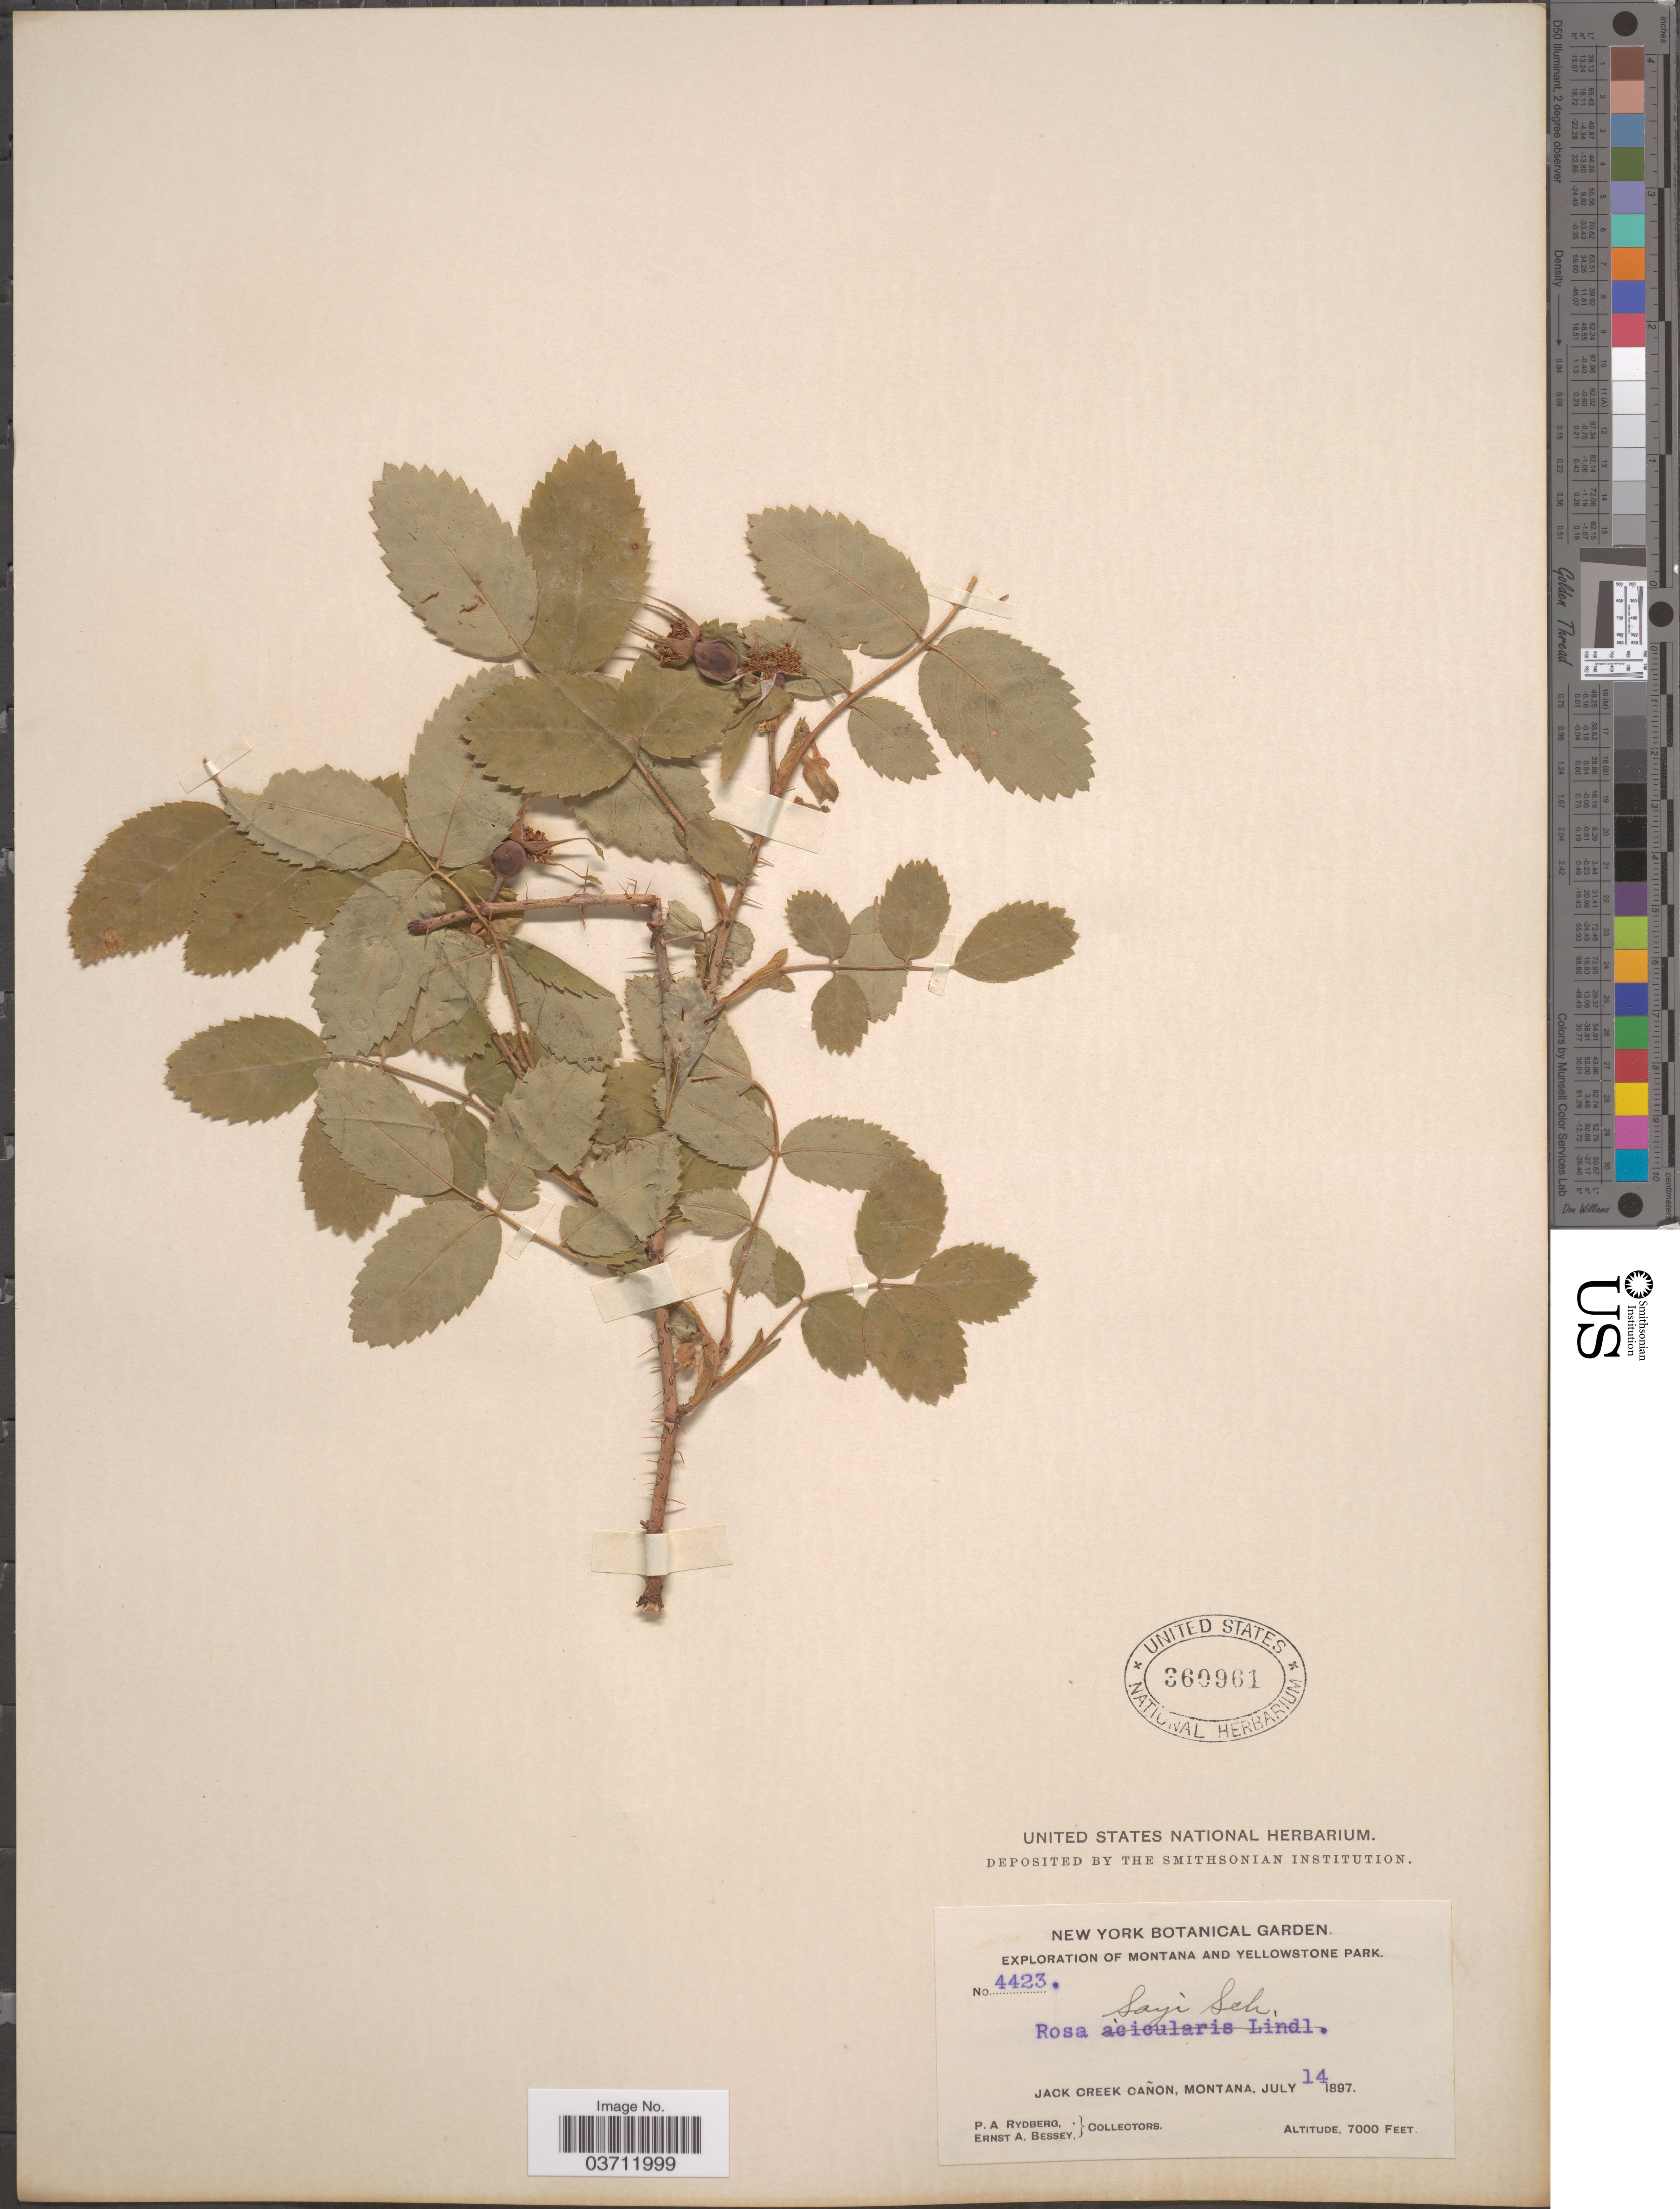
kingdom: Plantae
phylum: Tracheophyta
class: Magnoliopsida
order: Rosales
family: Rosaceae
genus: Rosa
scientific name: Rosa sayi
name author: Schwein.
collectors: P. A. Rydberg & E. A. Bessey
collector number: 4423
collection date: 1897-07-14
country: United States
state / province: Montana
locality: Yellowstone Park. Jack Creek Cañon.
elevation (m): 2134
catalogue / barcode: US 360961